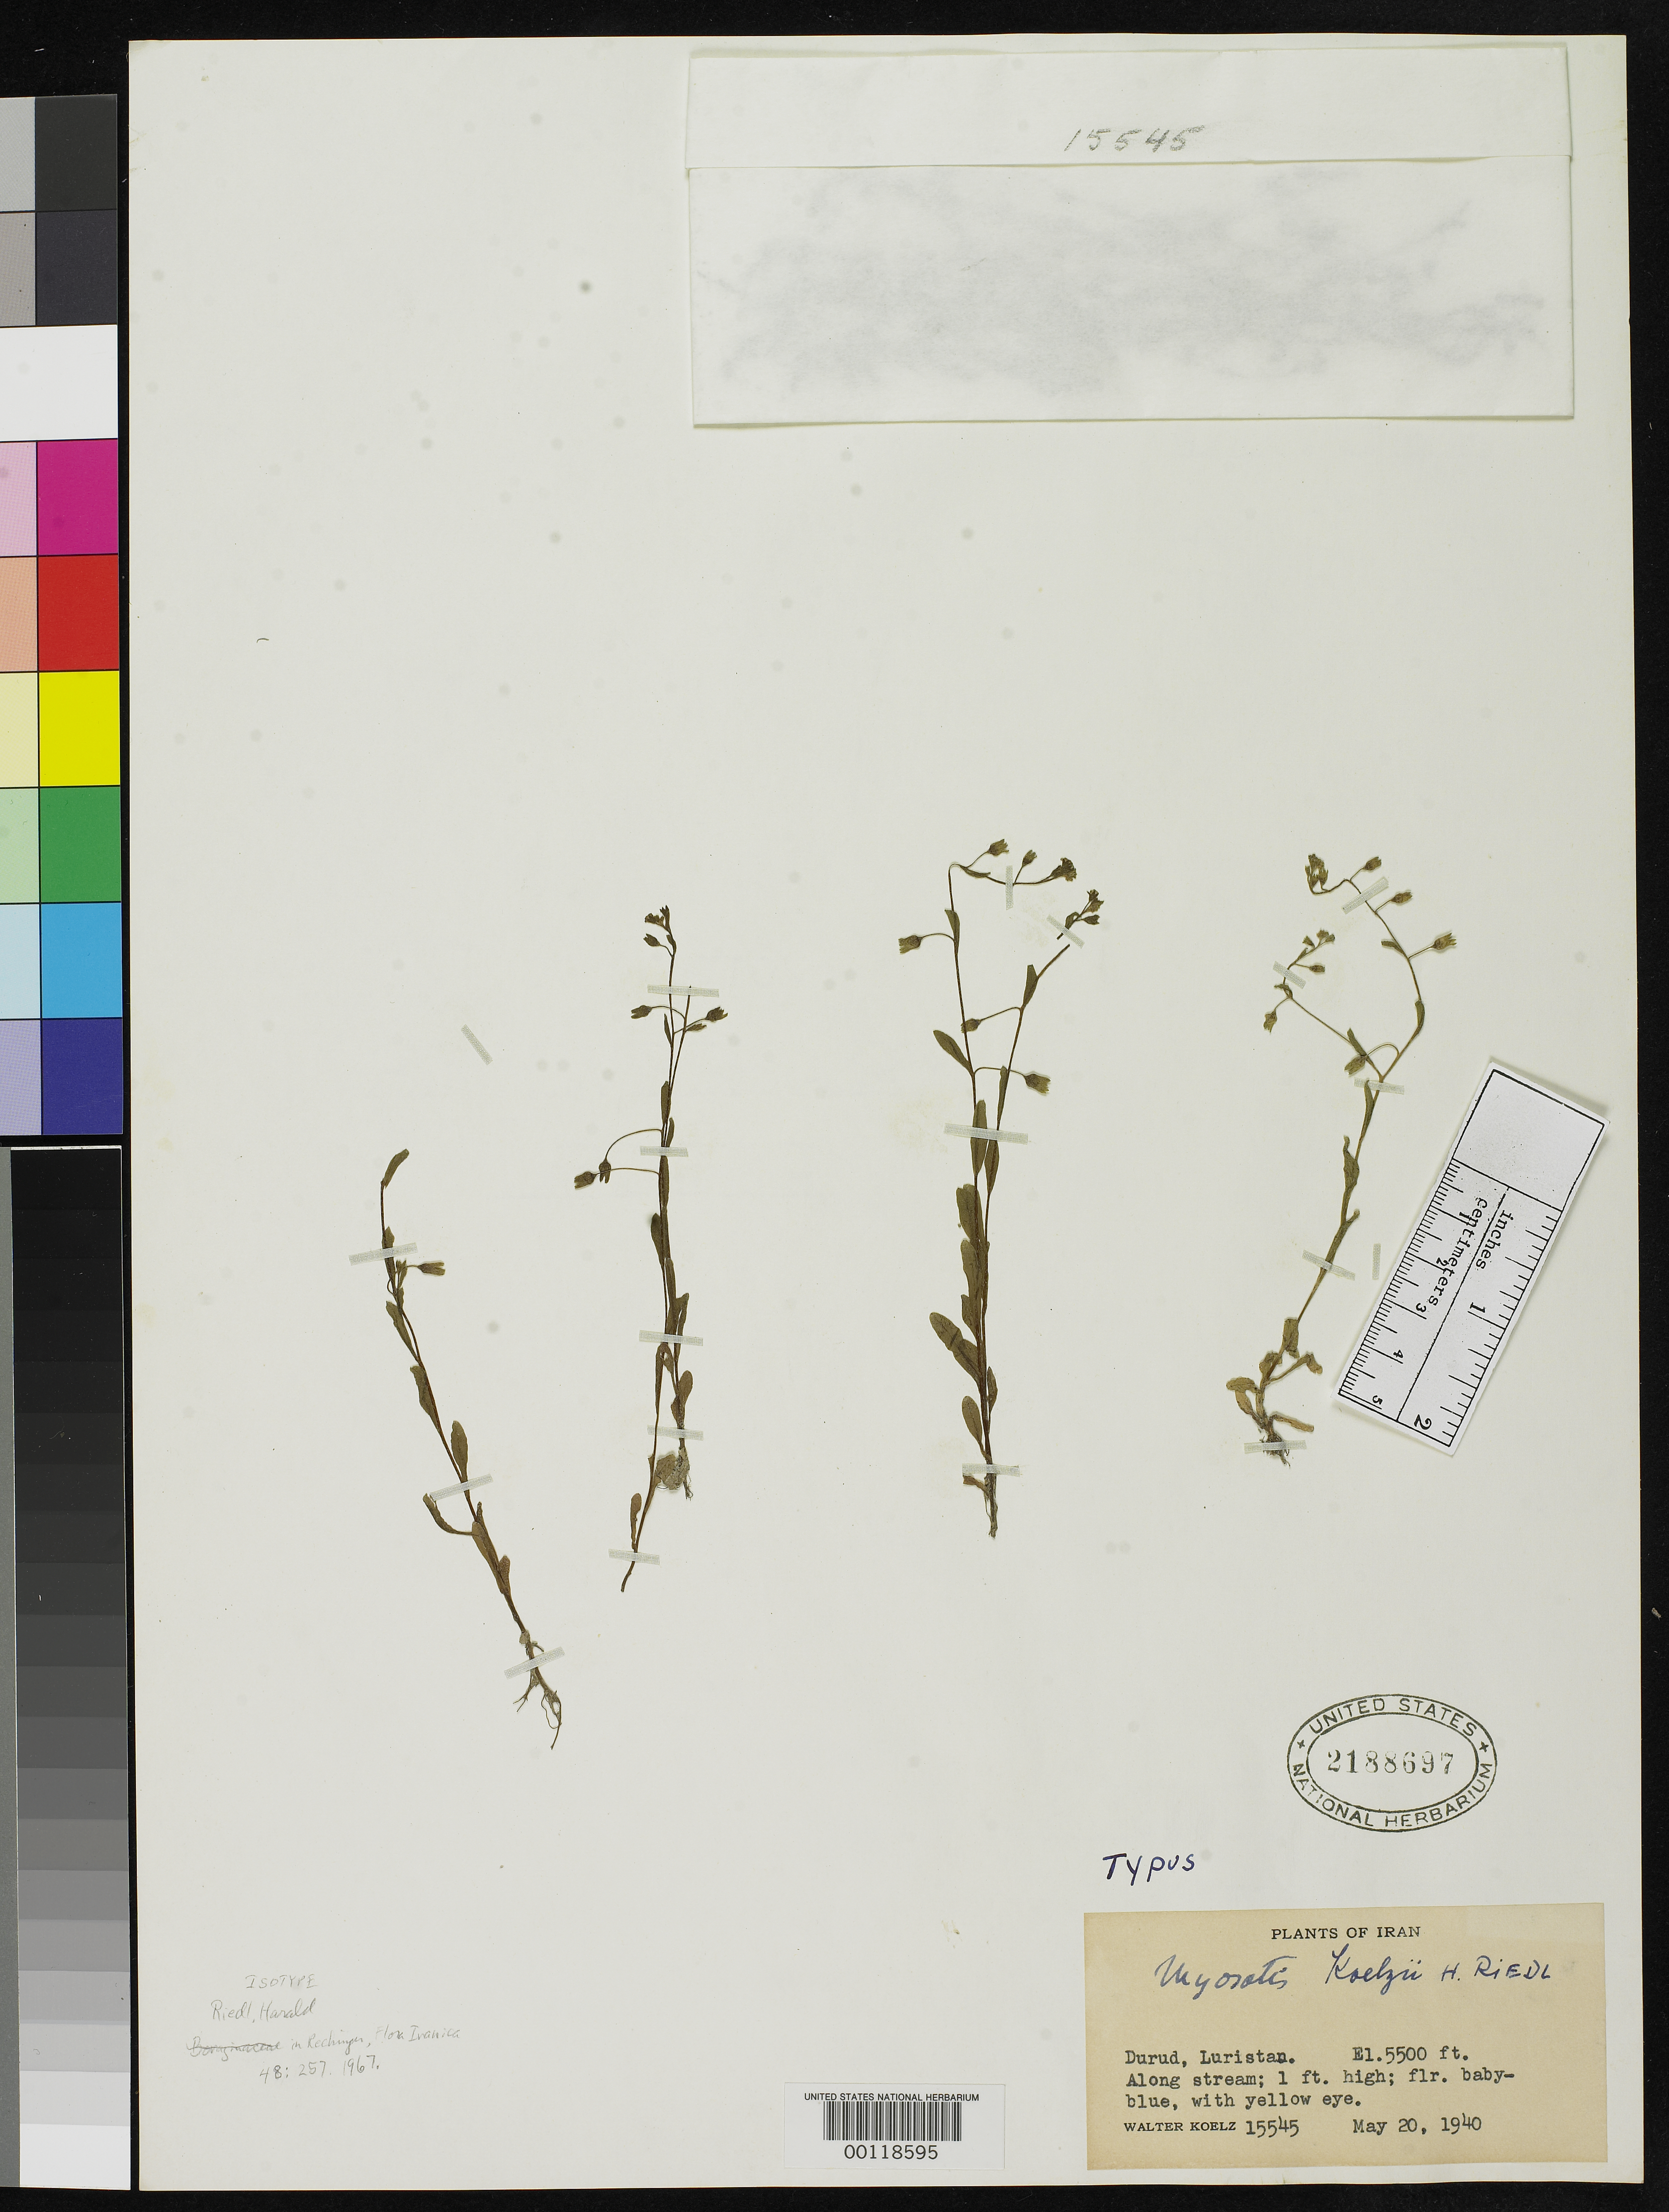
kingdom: Plantae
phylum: Tracheophyta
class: Magnoliopsida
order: Boraginales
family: Boraginaceae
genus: Myosotis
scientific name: Myosotis koelzii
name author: Riedl in Rech. f.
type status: Isotype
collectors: W. N. Koelz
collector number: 15545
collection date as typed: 20 May 1940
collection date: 1940-05-20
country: Iran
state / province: Lorestan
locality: Durud.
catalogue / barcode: US 2188697